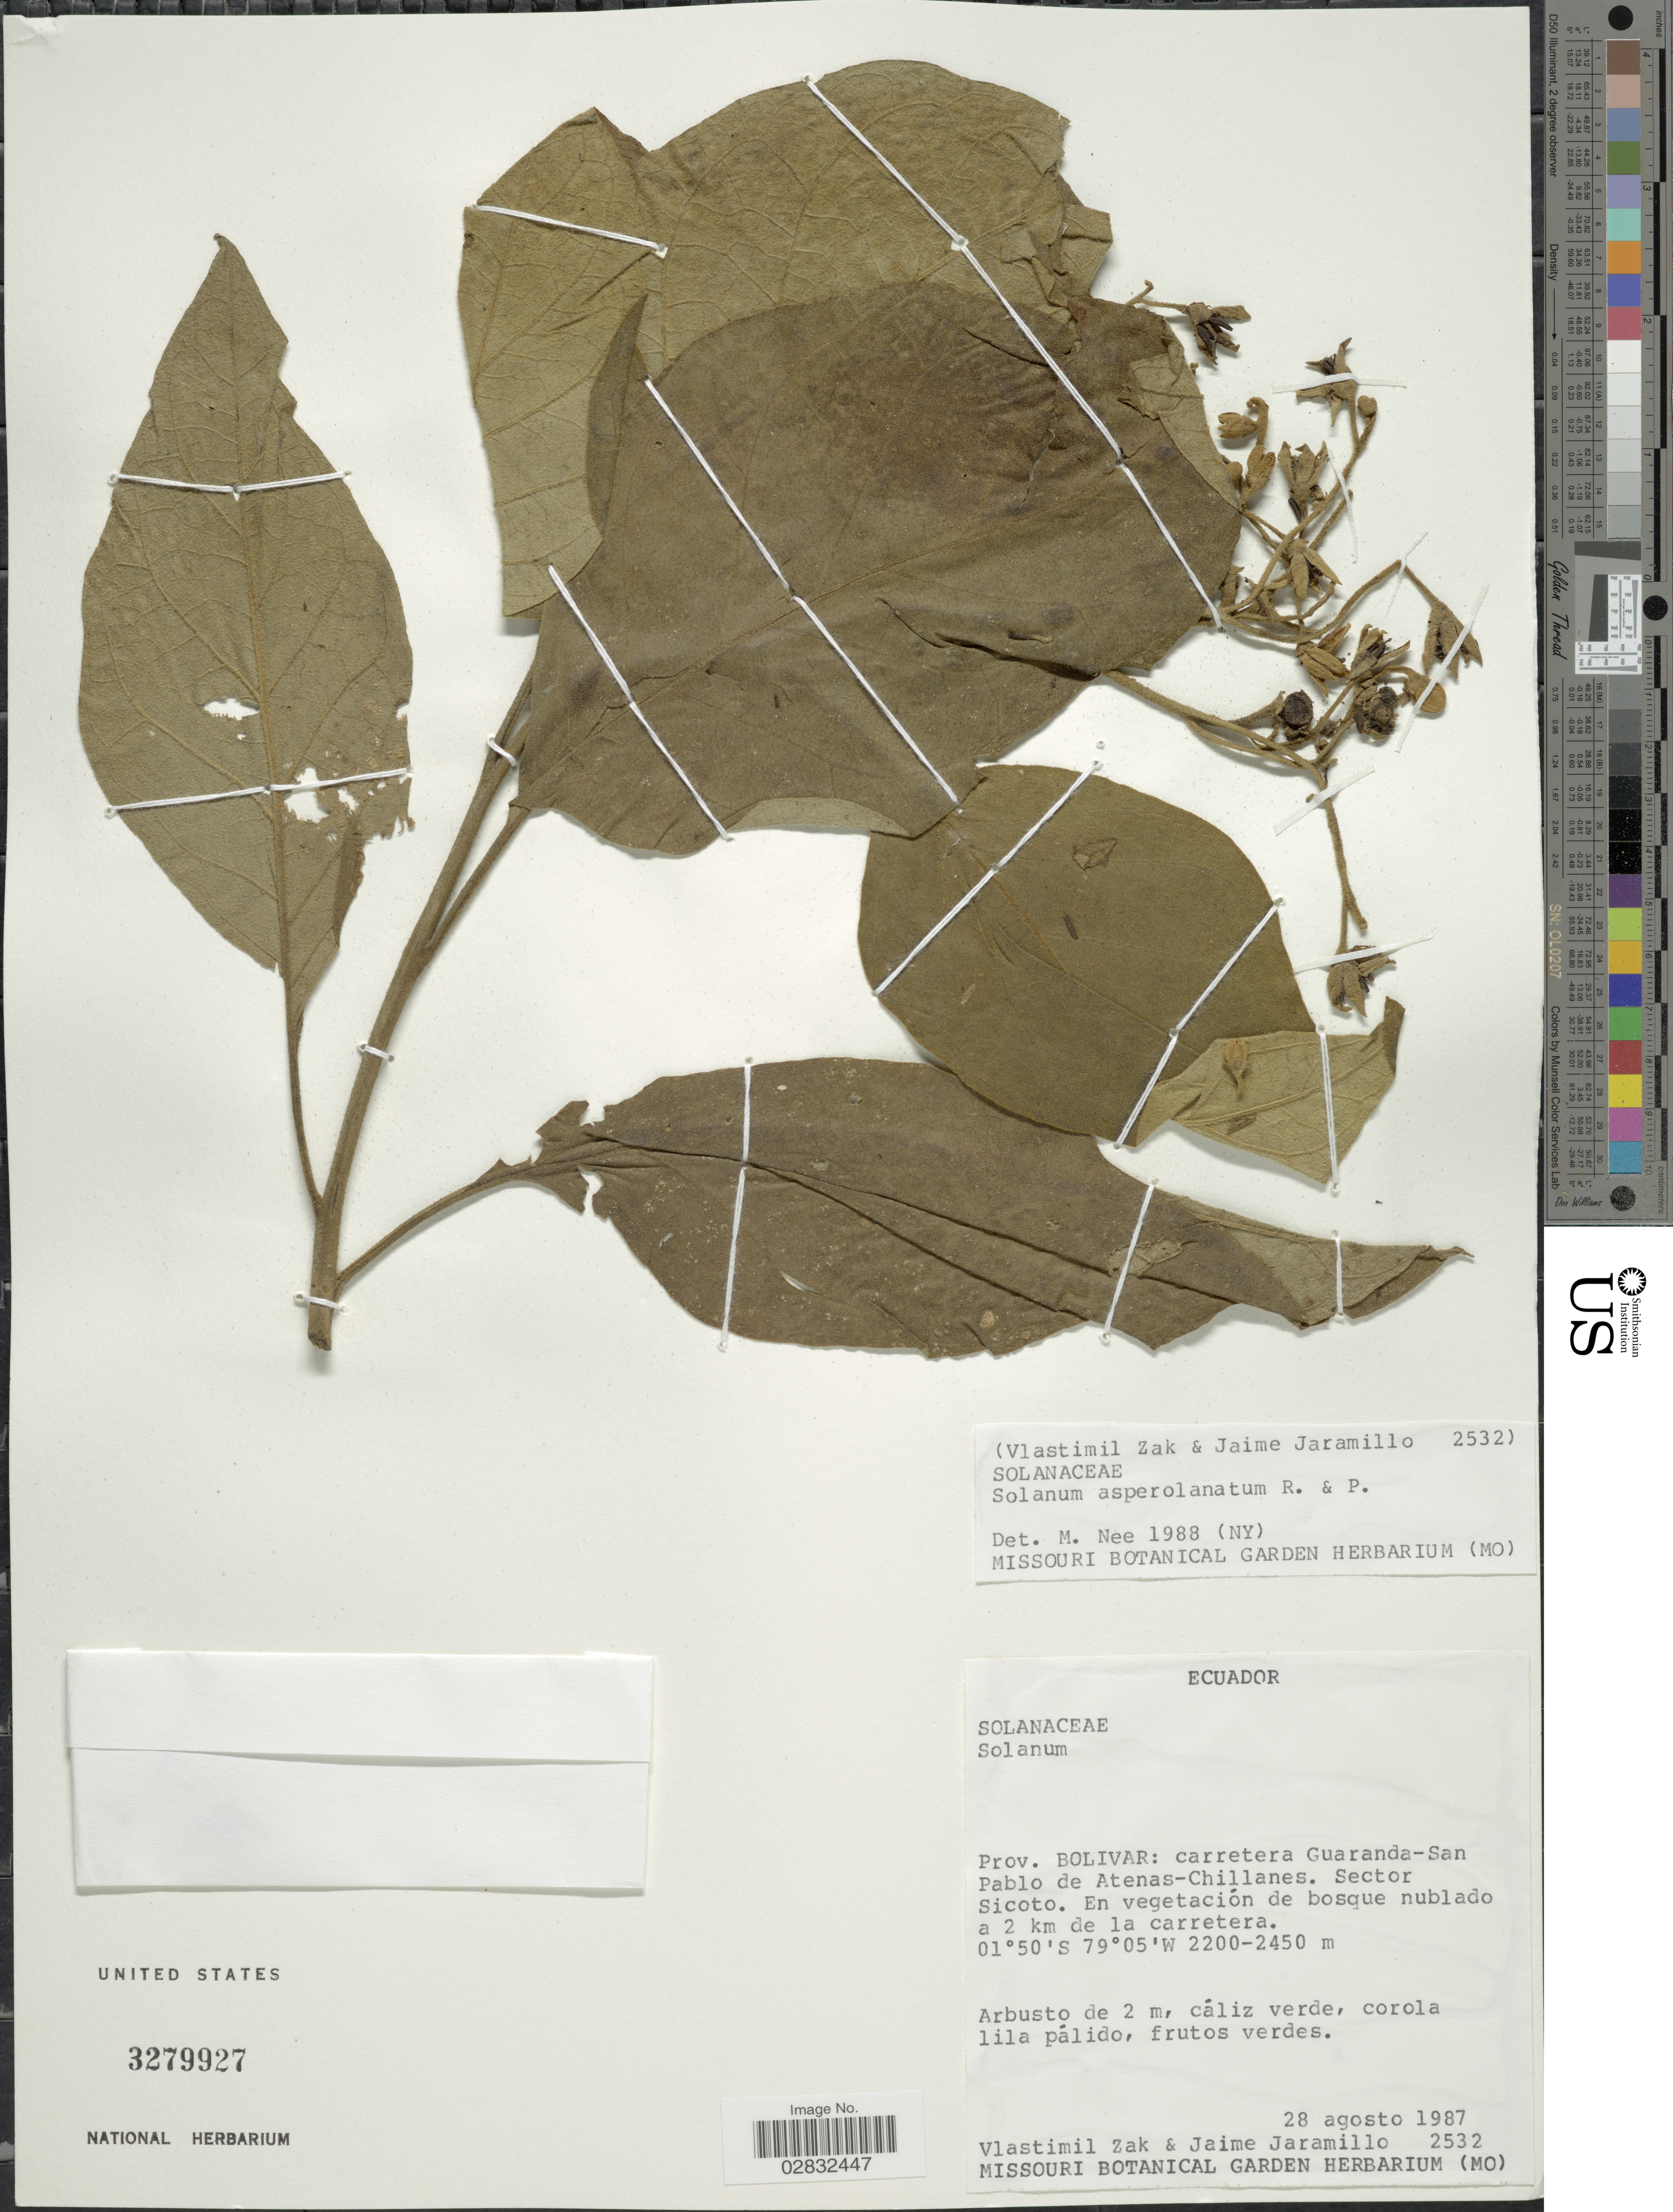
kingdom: Plantae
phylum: Tracheophyta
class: Magnoliopsida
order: Solanales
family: Solanaceae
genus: Solanum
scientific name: Solanum asperolatum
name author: Ruiz & Pav.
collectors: V. Zak & J. Jaramillo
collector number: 2532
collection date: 1987-08-28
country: Ecuador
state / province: Bolívar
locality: Prov. Bolivar: carretera Guaranda-San Pablo de Atenas-Chillanes, Sector Sicoto, En vegetación de bosque nublado a 2 km de la carretera.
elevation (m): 2200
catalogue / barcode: US 3279927